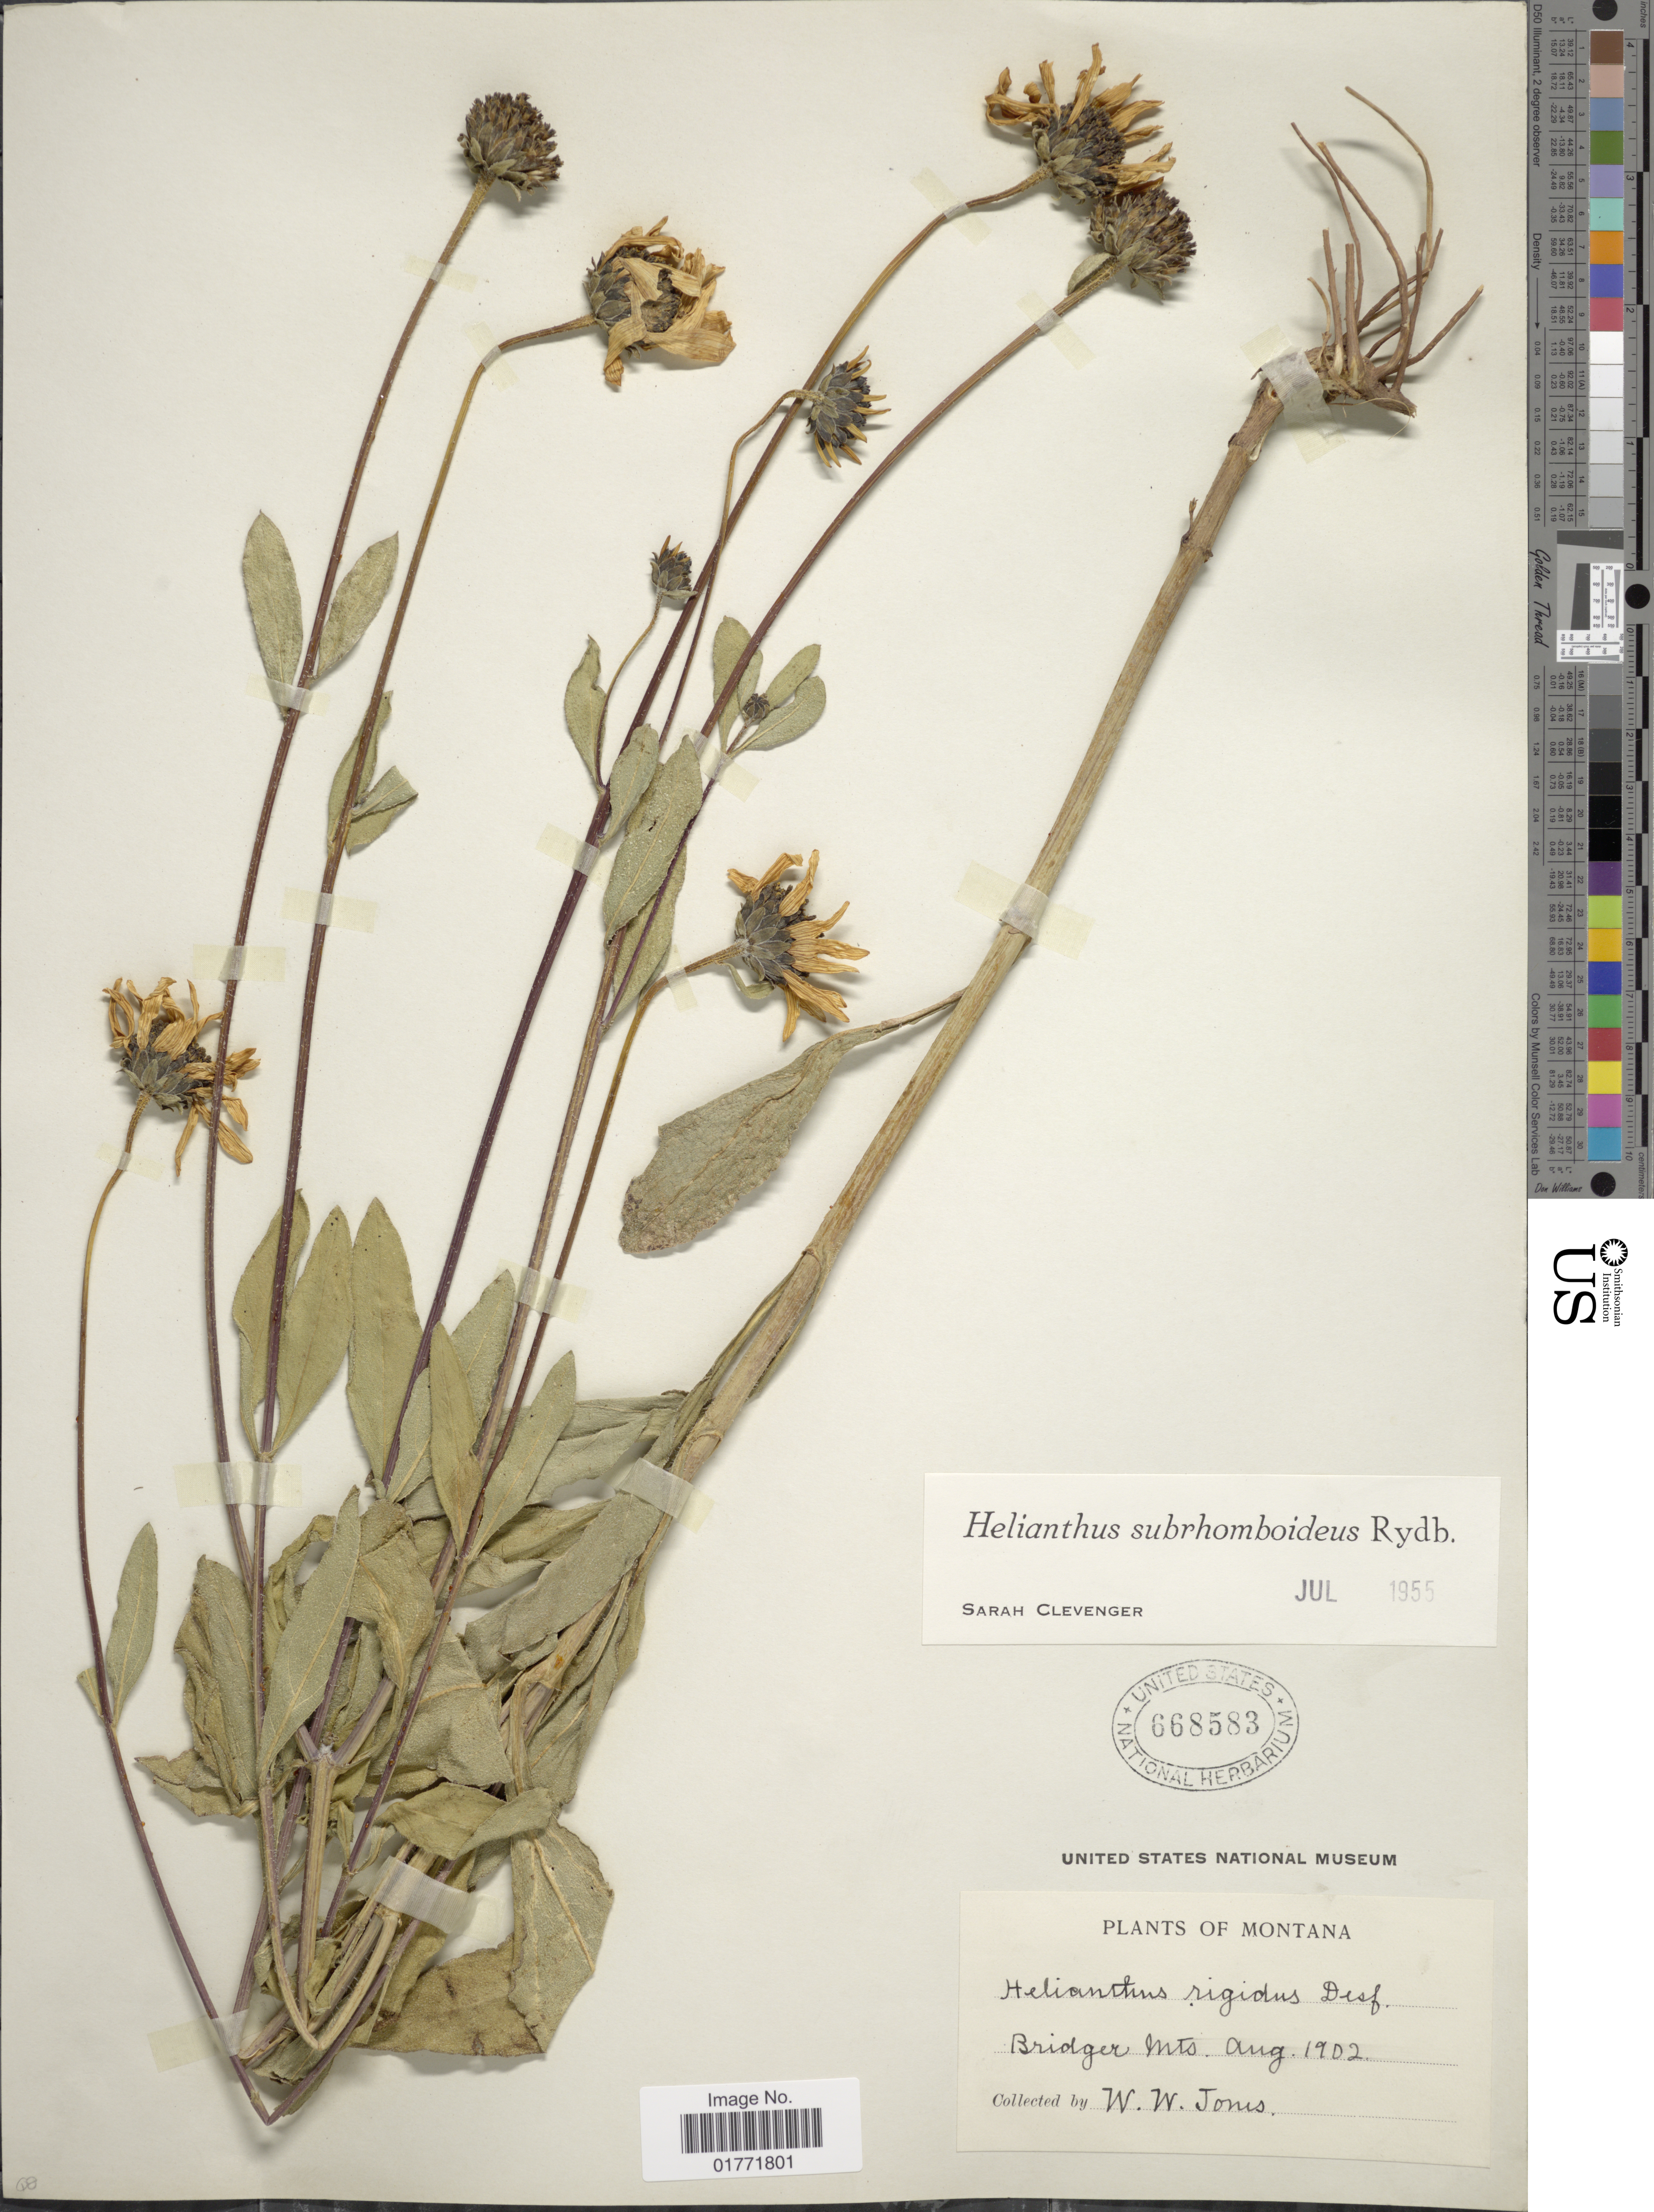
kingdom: Plantae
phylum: Tracheophyta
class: Magnoliopsida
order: Asterales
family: Asteraceae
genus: Helianthus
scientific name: Helianthus subrhomboideus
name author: Rydb.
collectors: W. W. Jones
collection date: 1902-08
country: United States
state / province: Montana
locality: Montana, Bridger Mts.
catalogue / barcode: US 668583